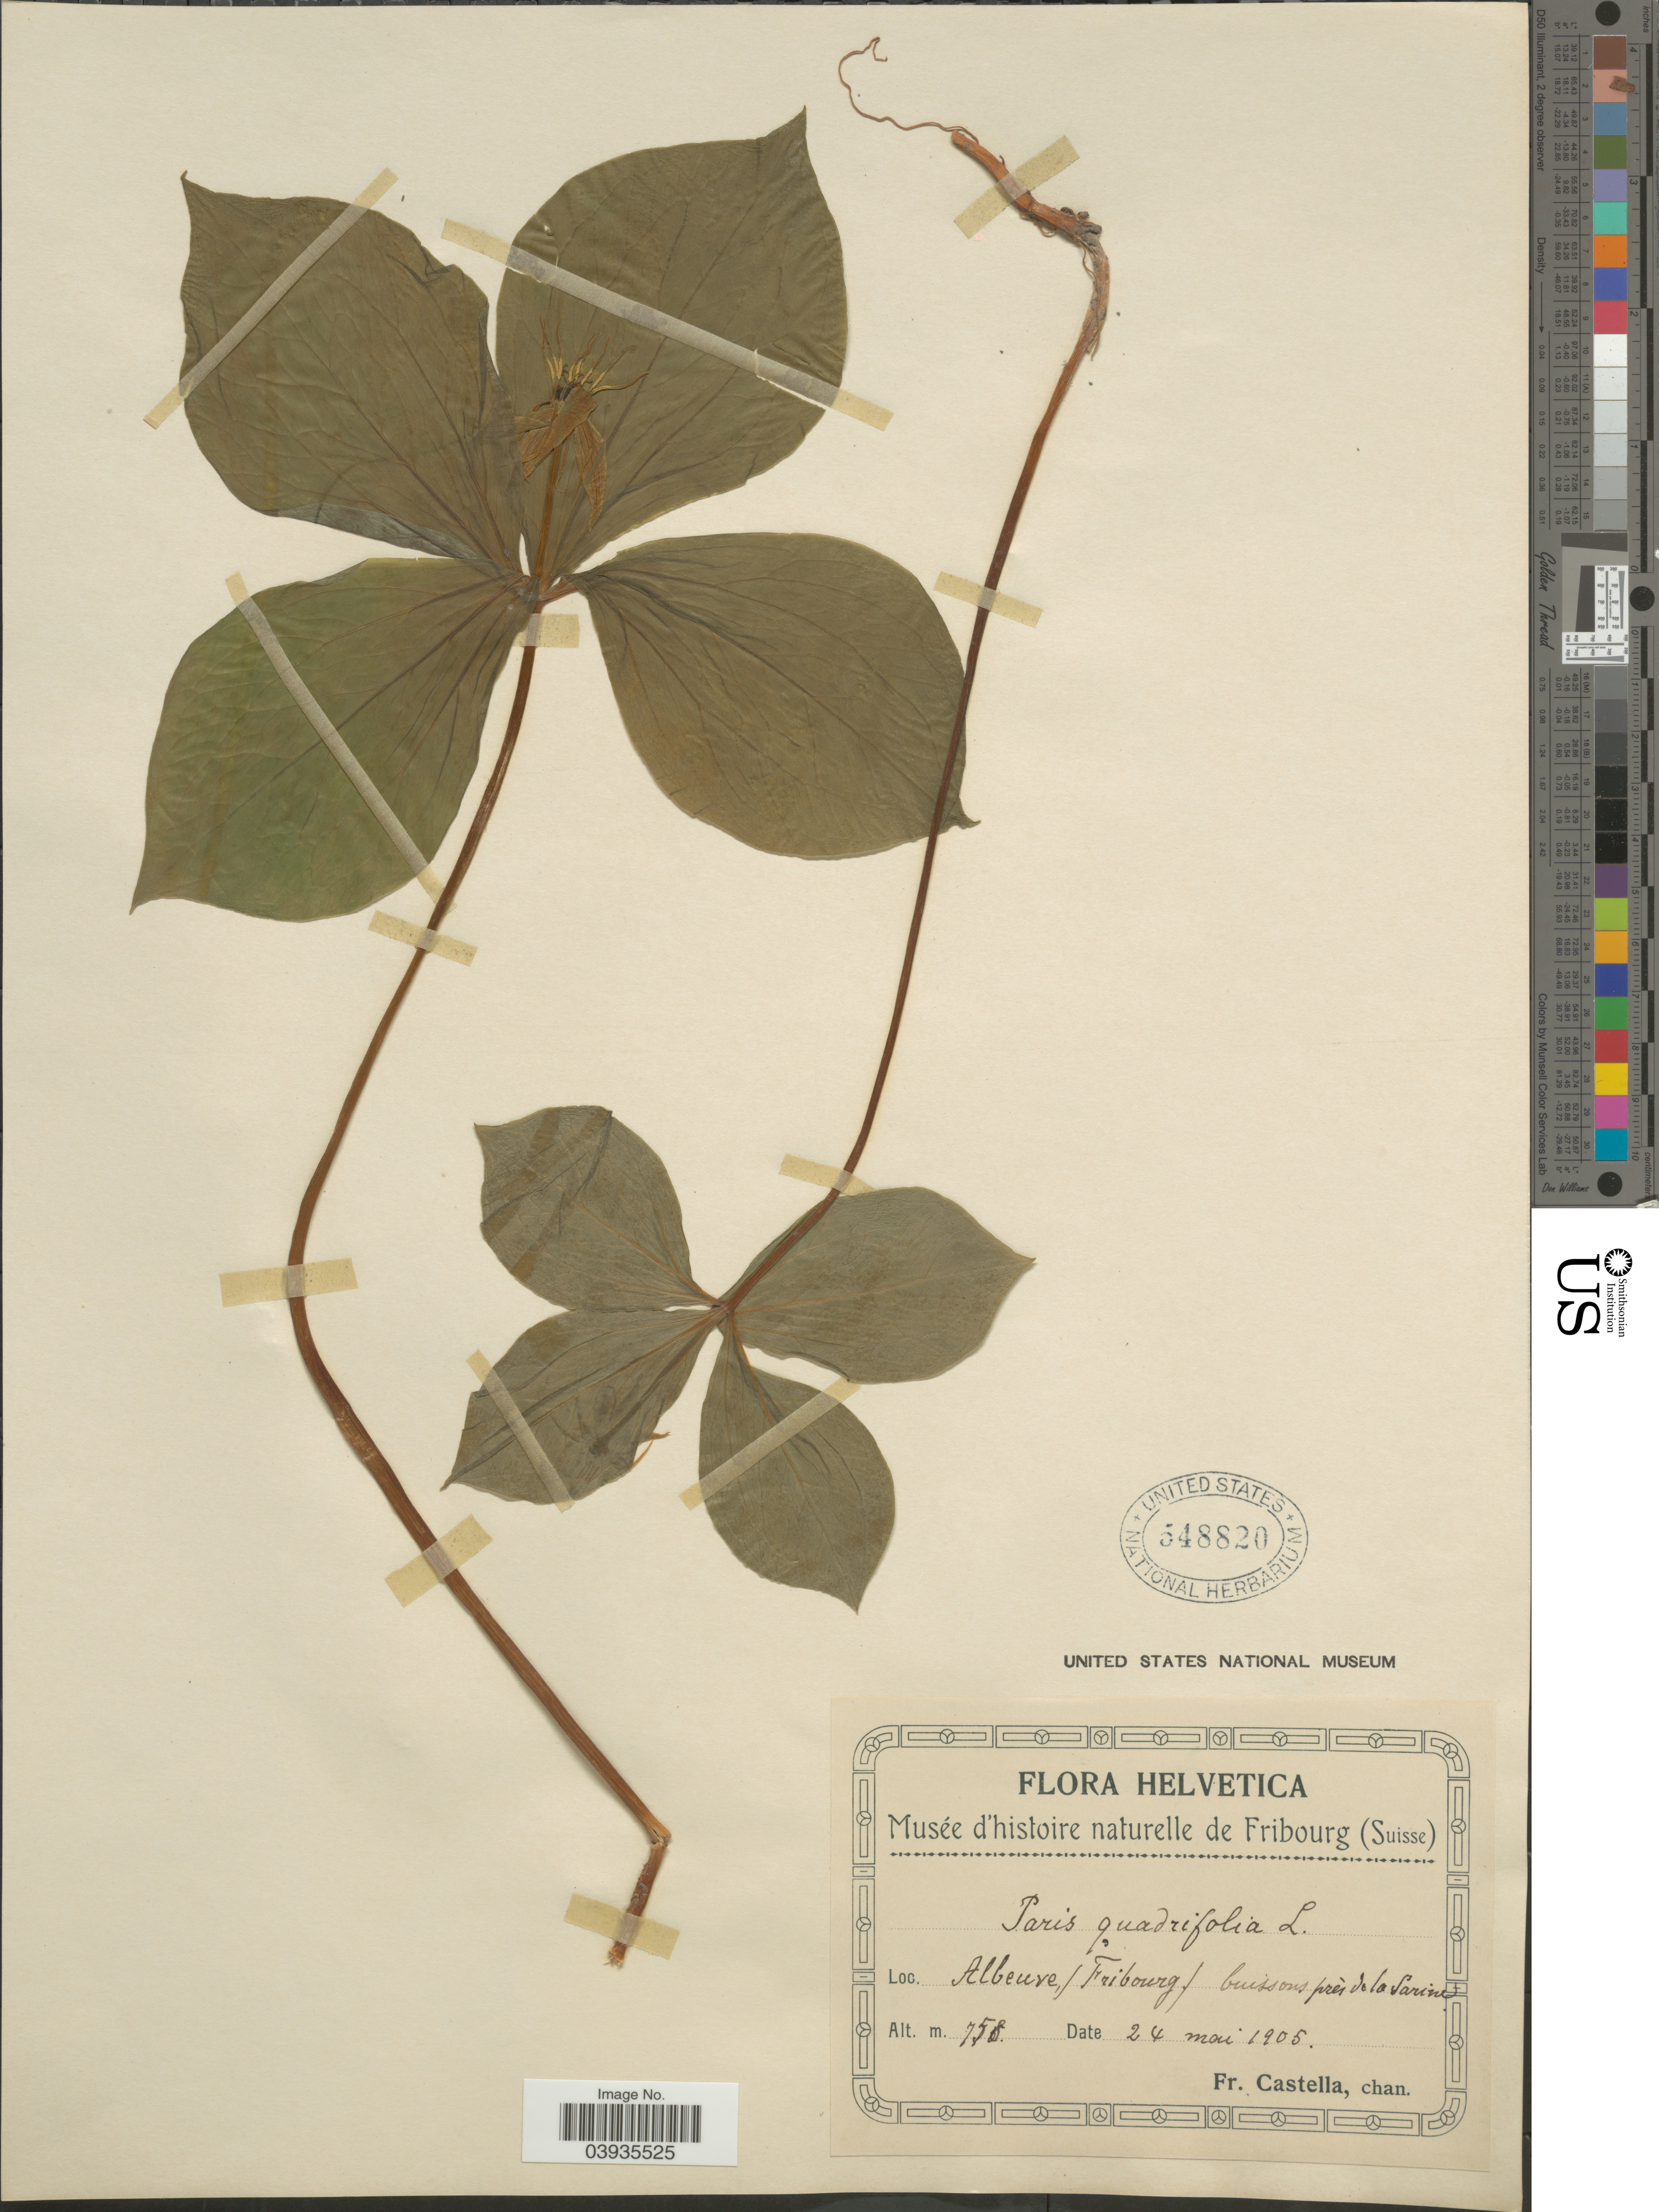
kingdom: Plantae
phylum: Tracheophyta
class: Liliopsida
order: Liliales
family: Melanthiaceae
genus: Paris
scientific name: Paris quadrifolia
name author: L.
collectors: Fr. Castella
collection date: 1905-05-24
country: Switzerland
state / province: Fribourg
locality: Helvetica. Albeuve, buissons près de la Sarine.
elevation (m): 758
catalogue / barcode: US 548820